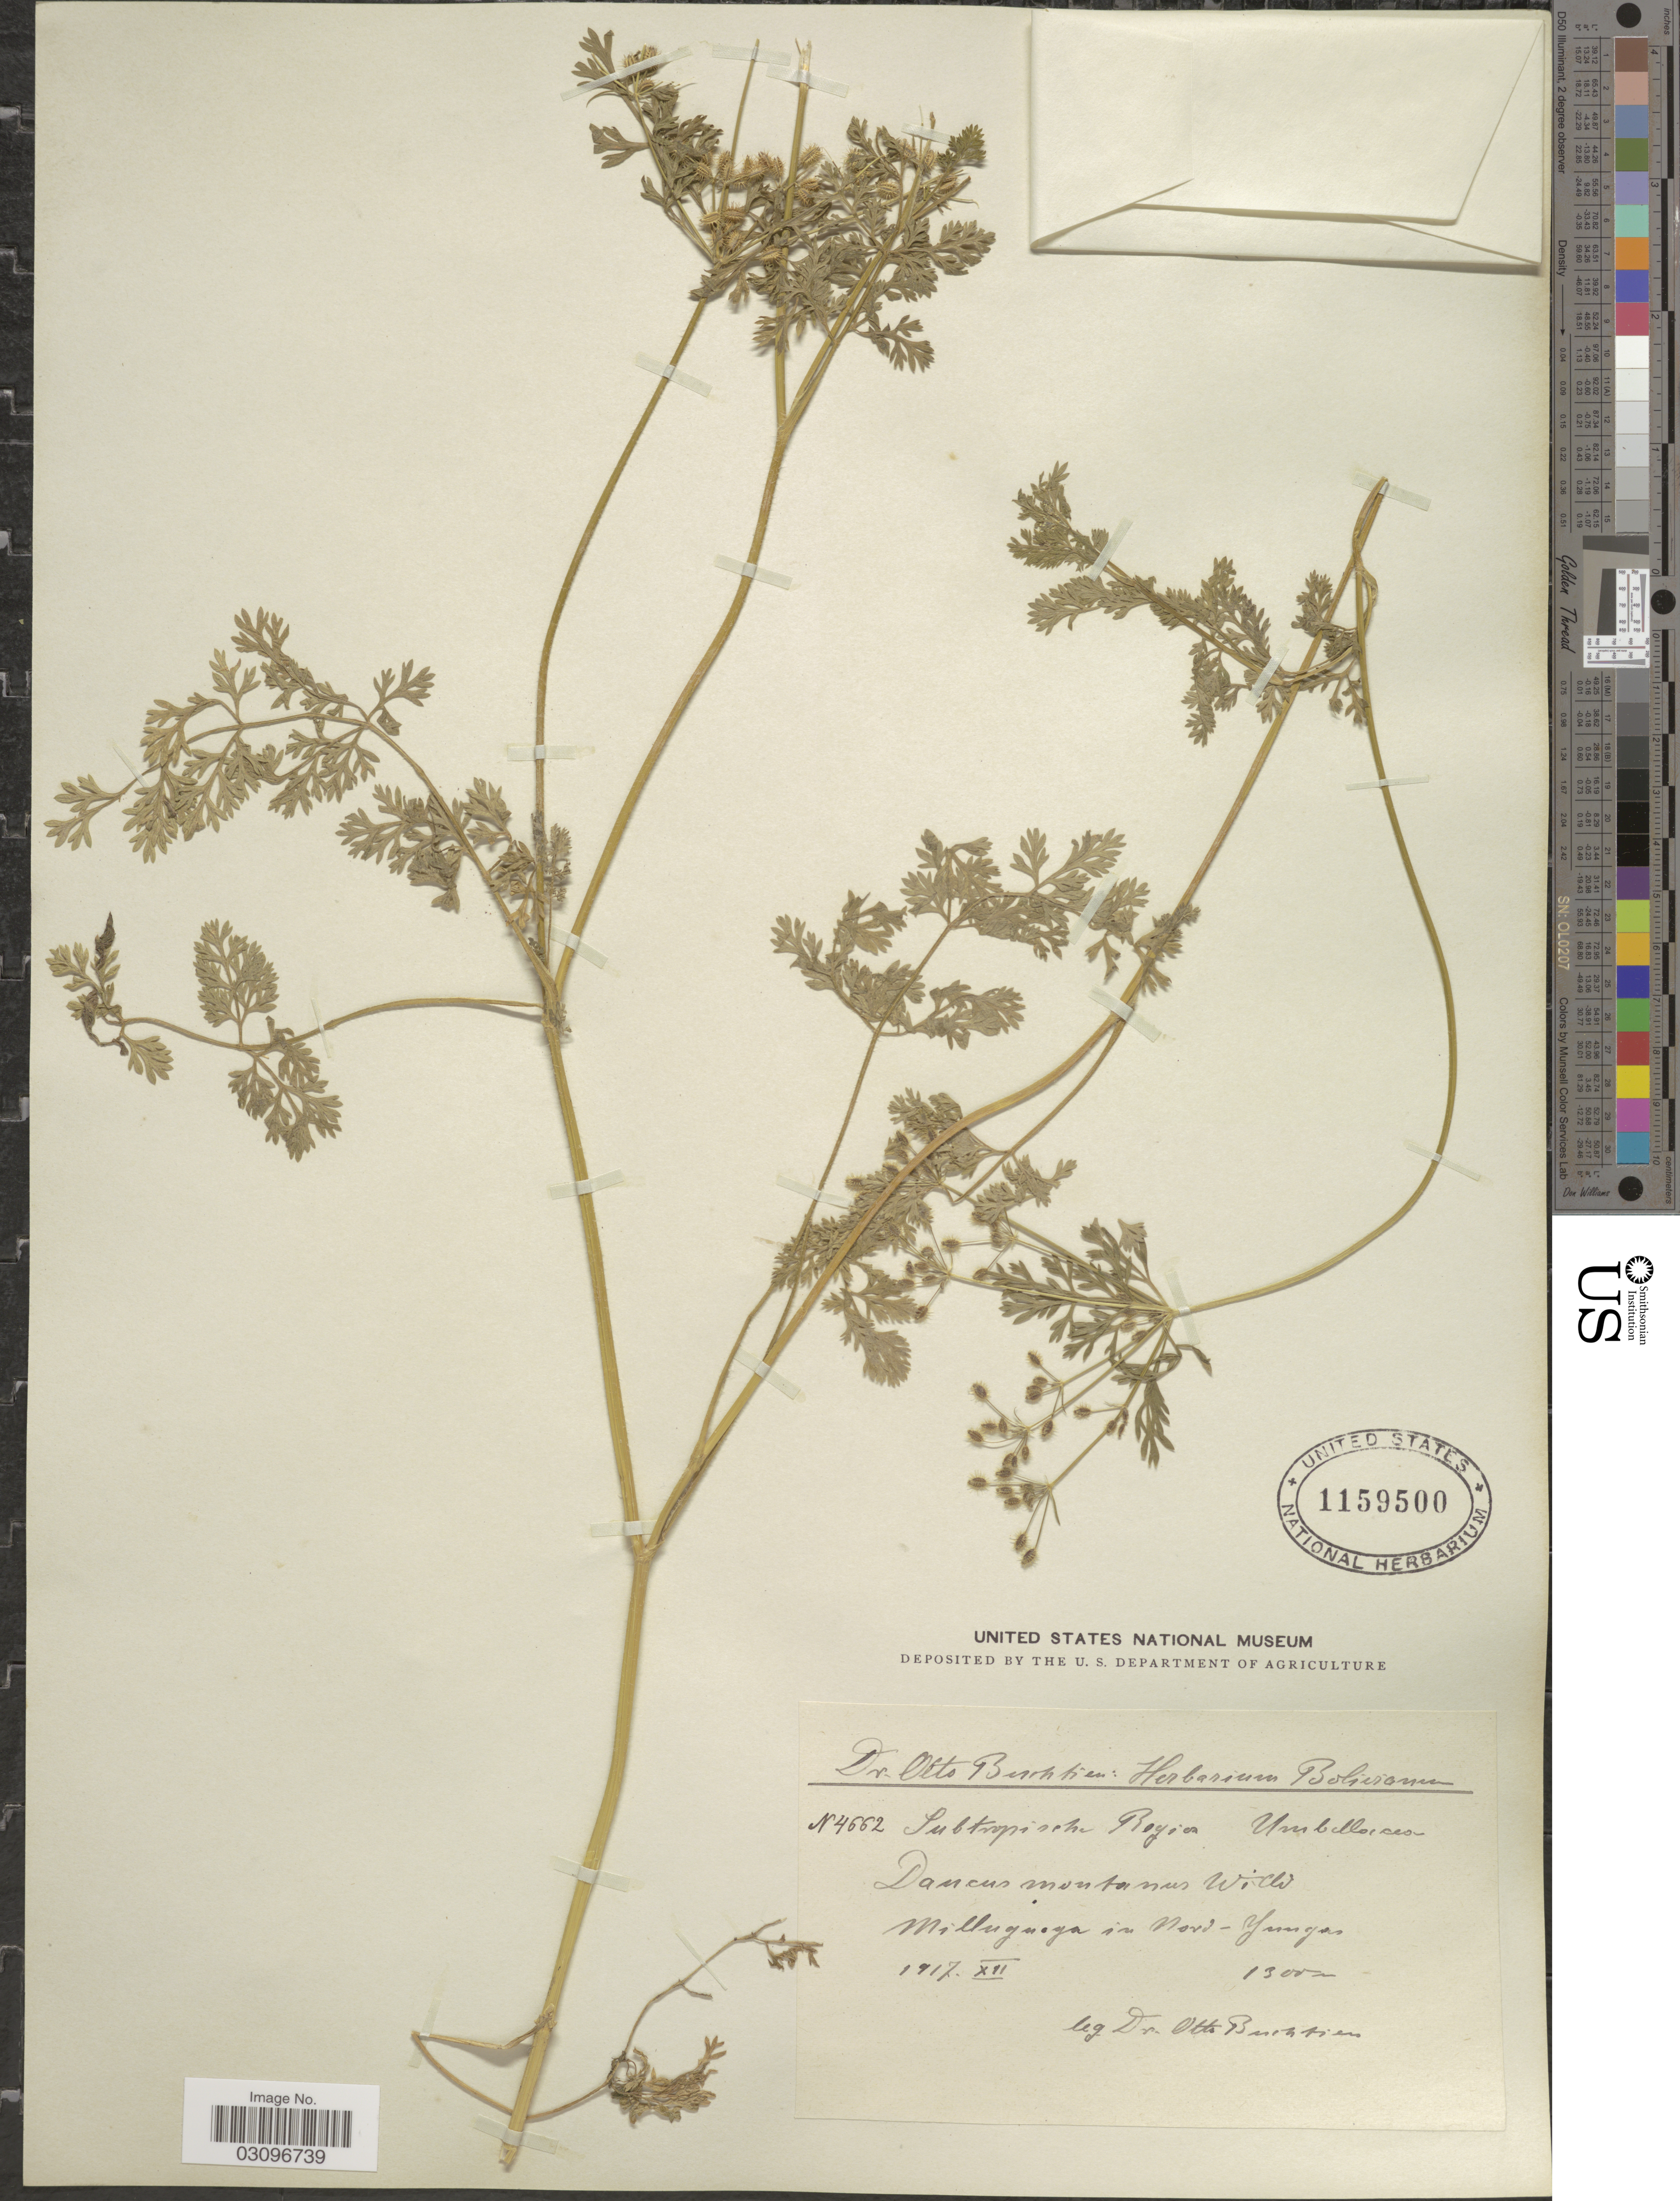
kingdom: Plantae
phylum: Tracheophyta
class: Magnoliopsida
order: Apiales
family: Apiaceae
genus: Daucus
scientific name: Daucus montanus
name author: Humb. & Bonpl. ex Spreng.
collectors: O. Buchtien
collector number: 4662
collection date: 1917-12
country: Bolivia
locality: Milluguoya in Nord-Yungas.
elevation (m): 1300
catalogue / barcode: US 1159500